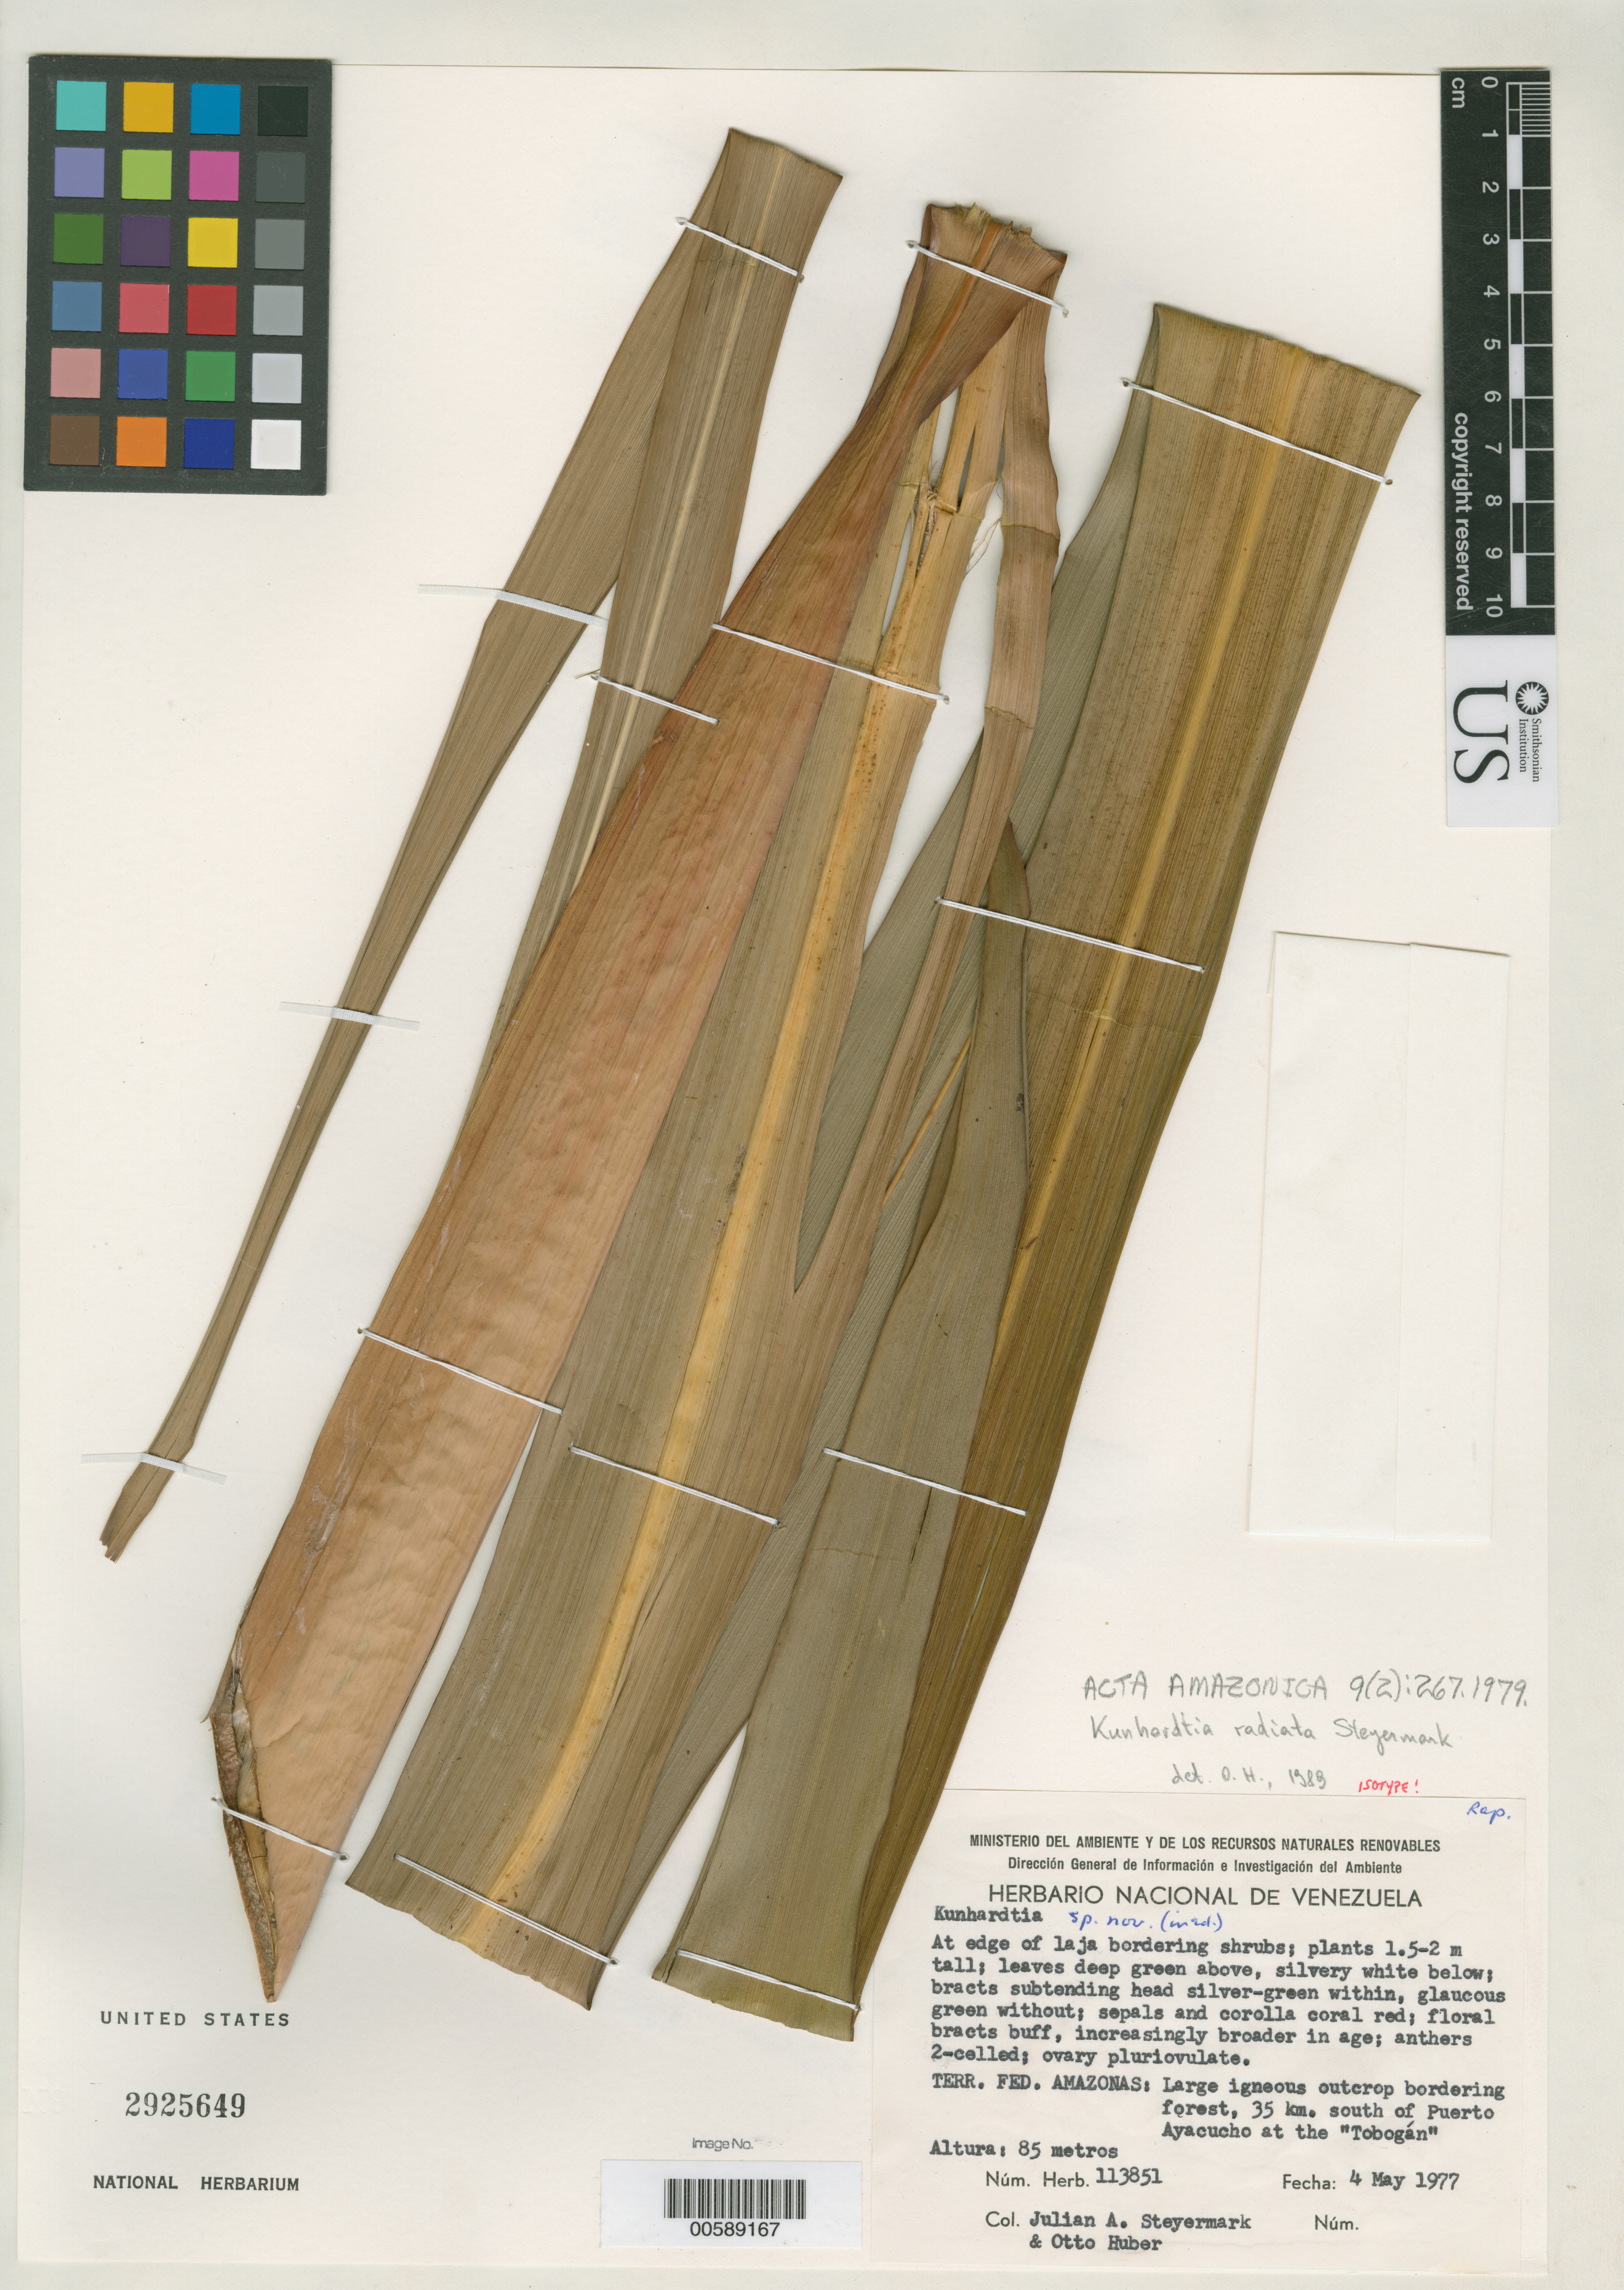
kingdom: Plantae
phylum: Tracheophyta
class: Liliopsida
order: Poales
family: Rapateaceae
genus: Kunhardtia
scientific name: Kunhardtia radiata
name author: Maguire & Steyerm.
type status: Isotype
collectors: J. Steyermark & O. Huber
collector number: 113851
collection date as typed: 04 May 1977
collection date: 1977-05-04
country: Venezuela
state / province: Amazonas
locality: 35 km S of Puerto Ayacucho at Tobogan.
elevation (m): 85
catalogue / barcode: US 2925649